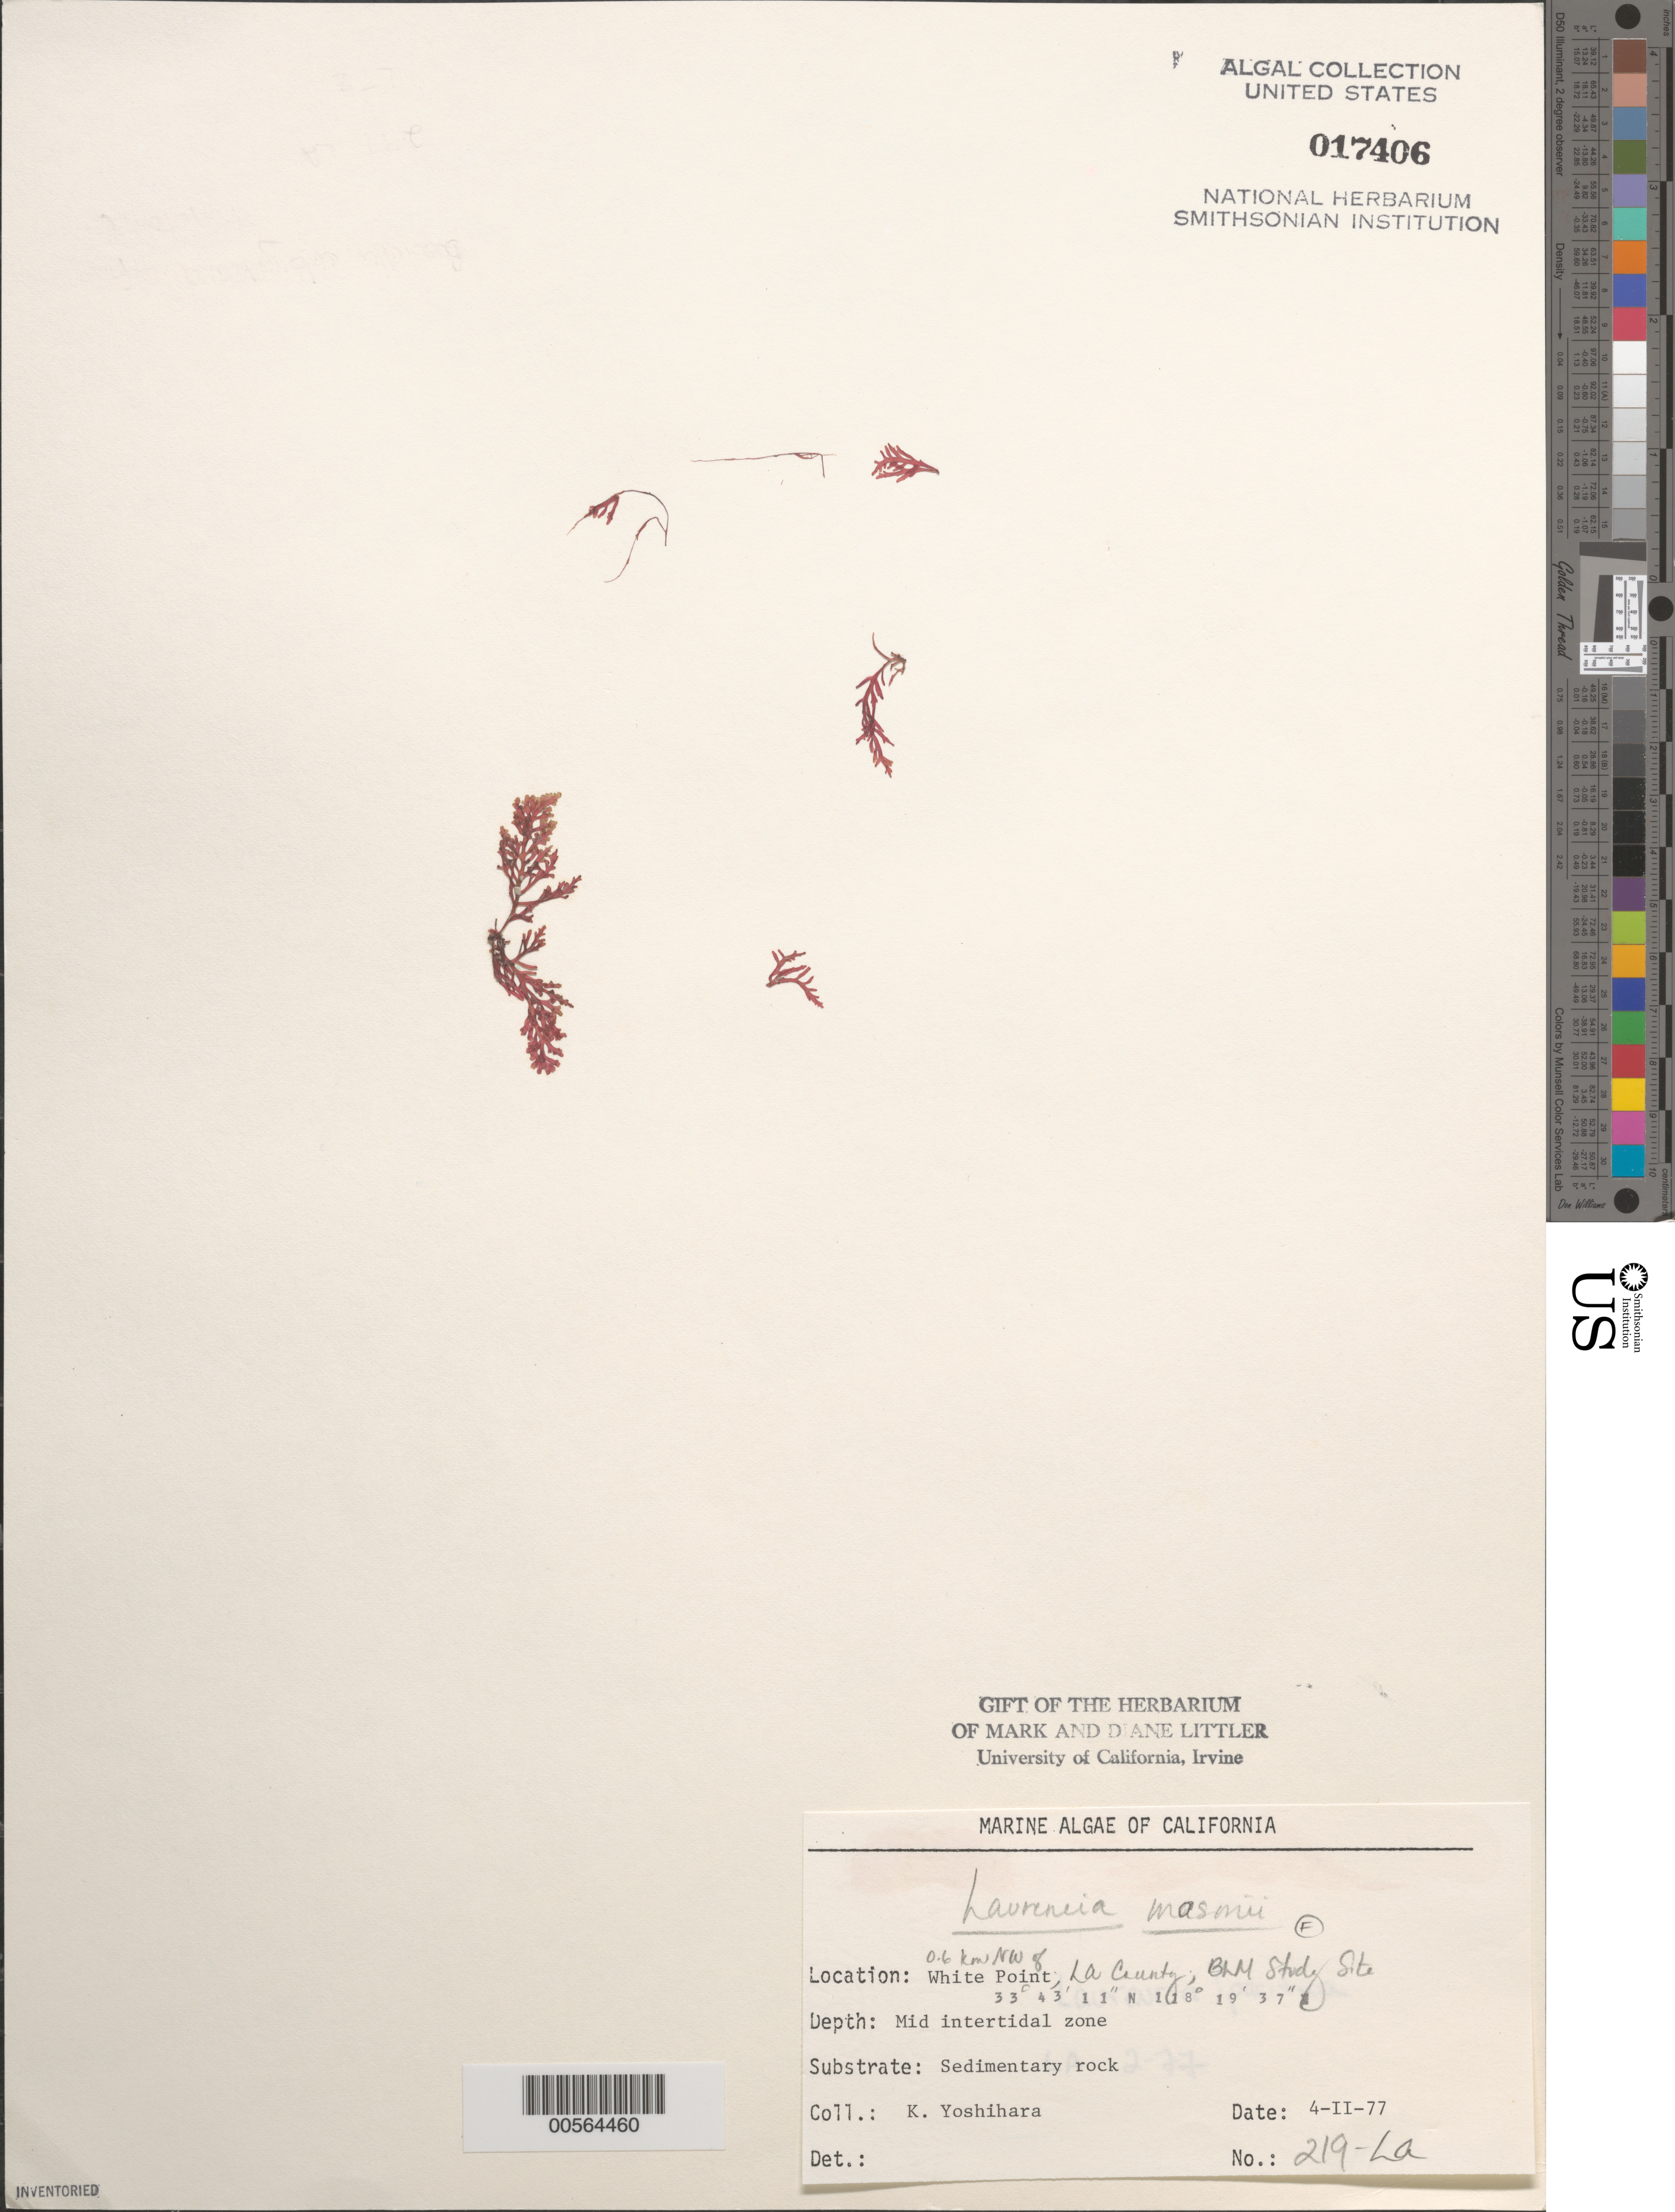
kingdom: Plantae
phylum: Rhodophyta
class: Florideophyceae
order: Ceramiales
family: Rhodomelaceae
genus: Laurencia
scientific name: Laurencia masonii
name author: Setch. & N.L. Gardner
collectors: K. Yoshihara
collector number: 219-la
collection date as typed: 04 Feb 1977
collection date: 1977-02-04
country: United States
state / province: California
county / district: Los Angeles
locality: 0.6 km northwest of Whites Point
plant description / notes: BLM-SOCALBIGHT Rocky Intertidal Survey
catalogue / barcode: US 17406